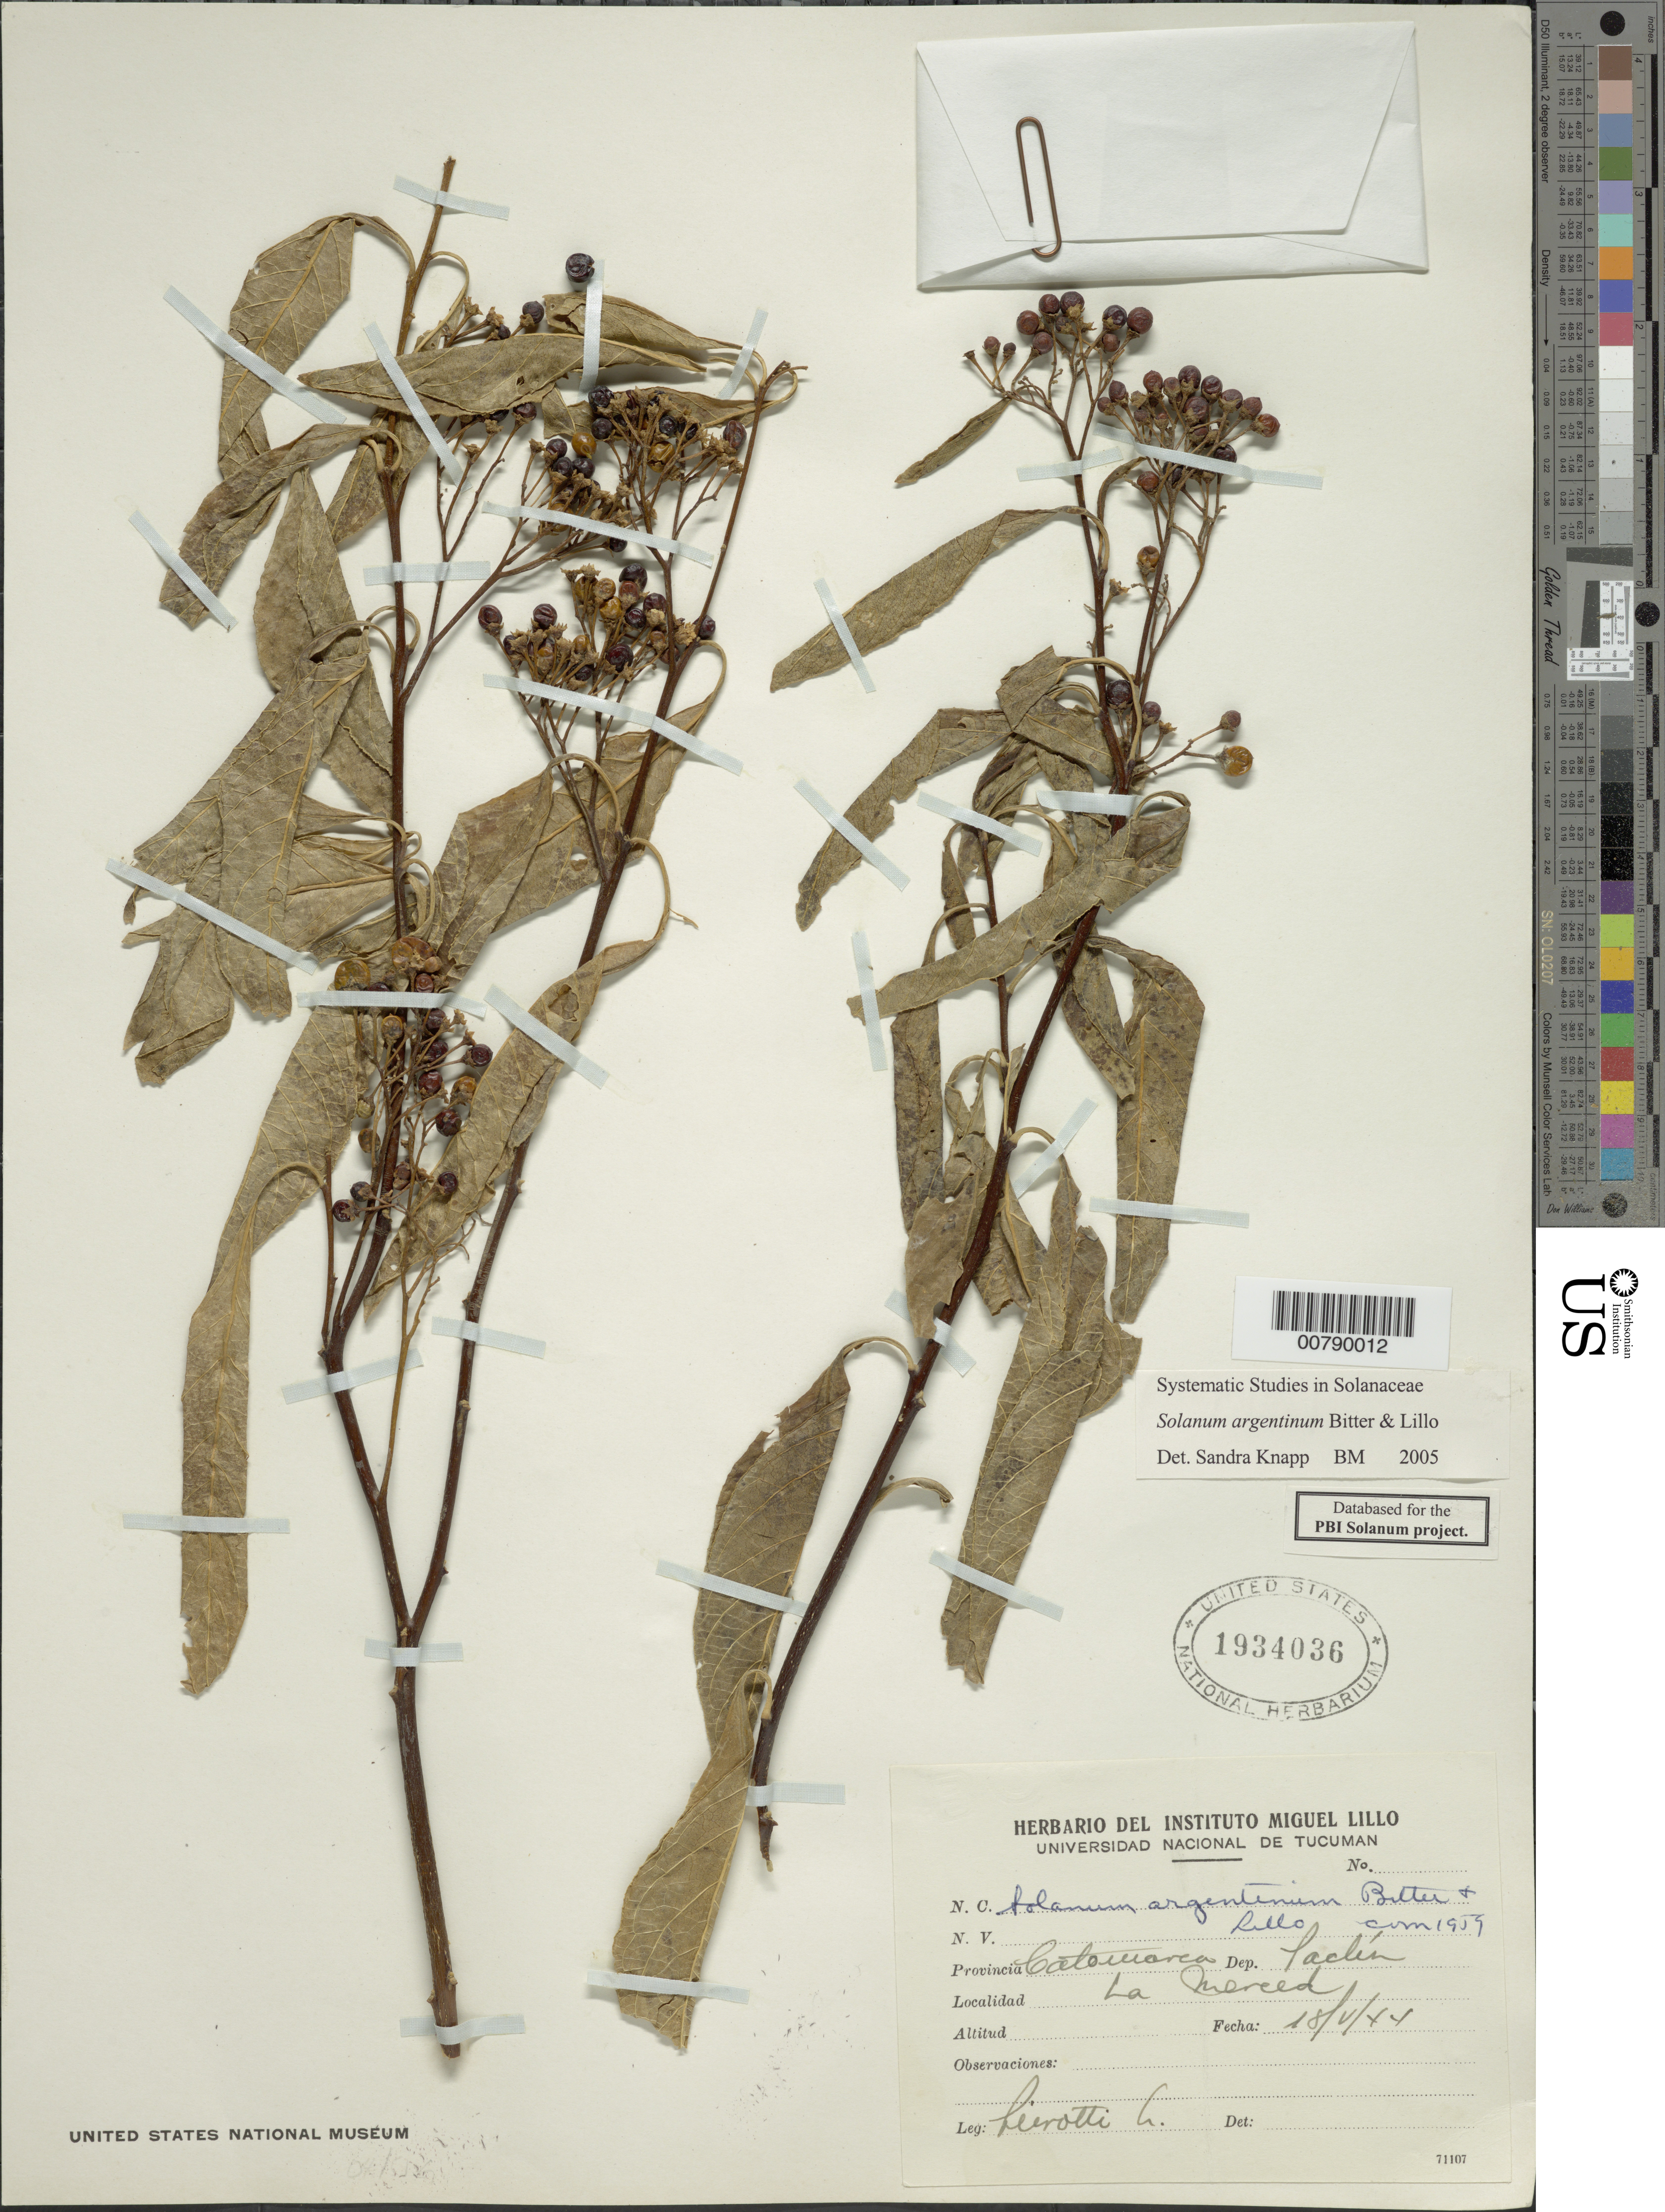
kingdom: Plantae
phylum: Tracheophyta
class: Magnoliopsida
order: Solanales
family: Solanaceae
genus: Solanum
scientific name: Solanum argentinum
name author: Bitter & Lillo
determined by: Knapp, S. D.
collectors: S. A. Pierotti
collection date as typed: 18 May 1944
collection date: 1944-05-18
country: Argentina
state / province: Catamarca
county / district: Paclín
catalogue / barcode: US 1934036